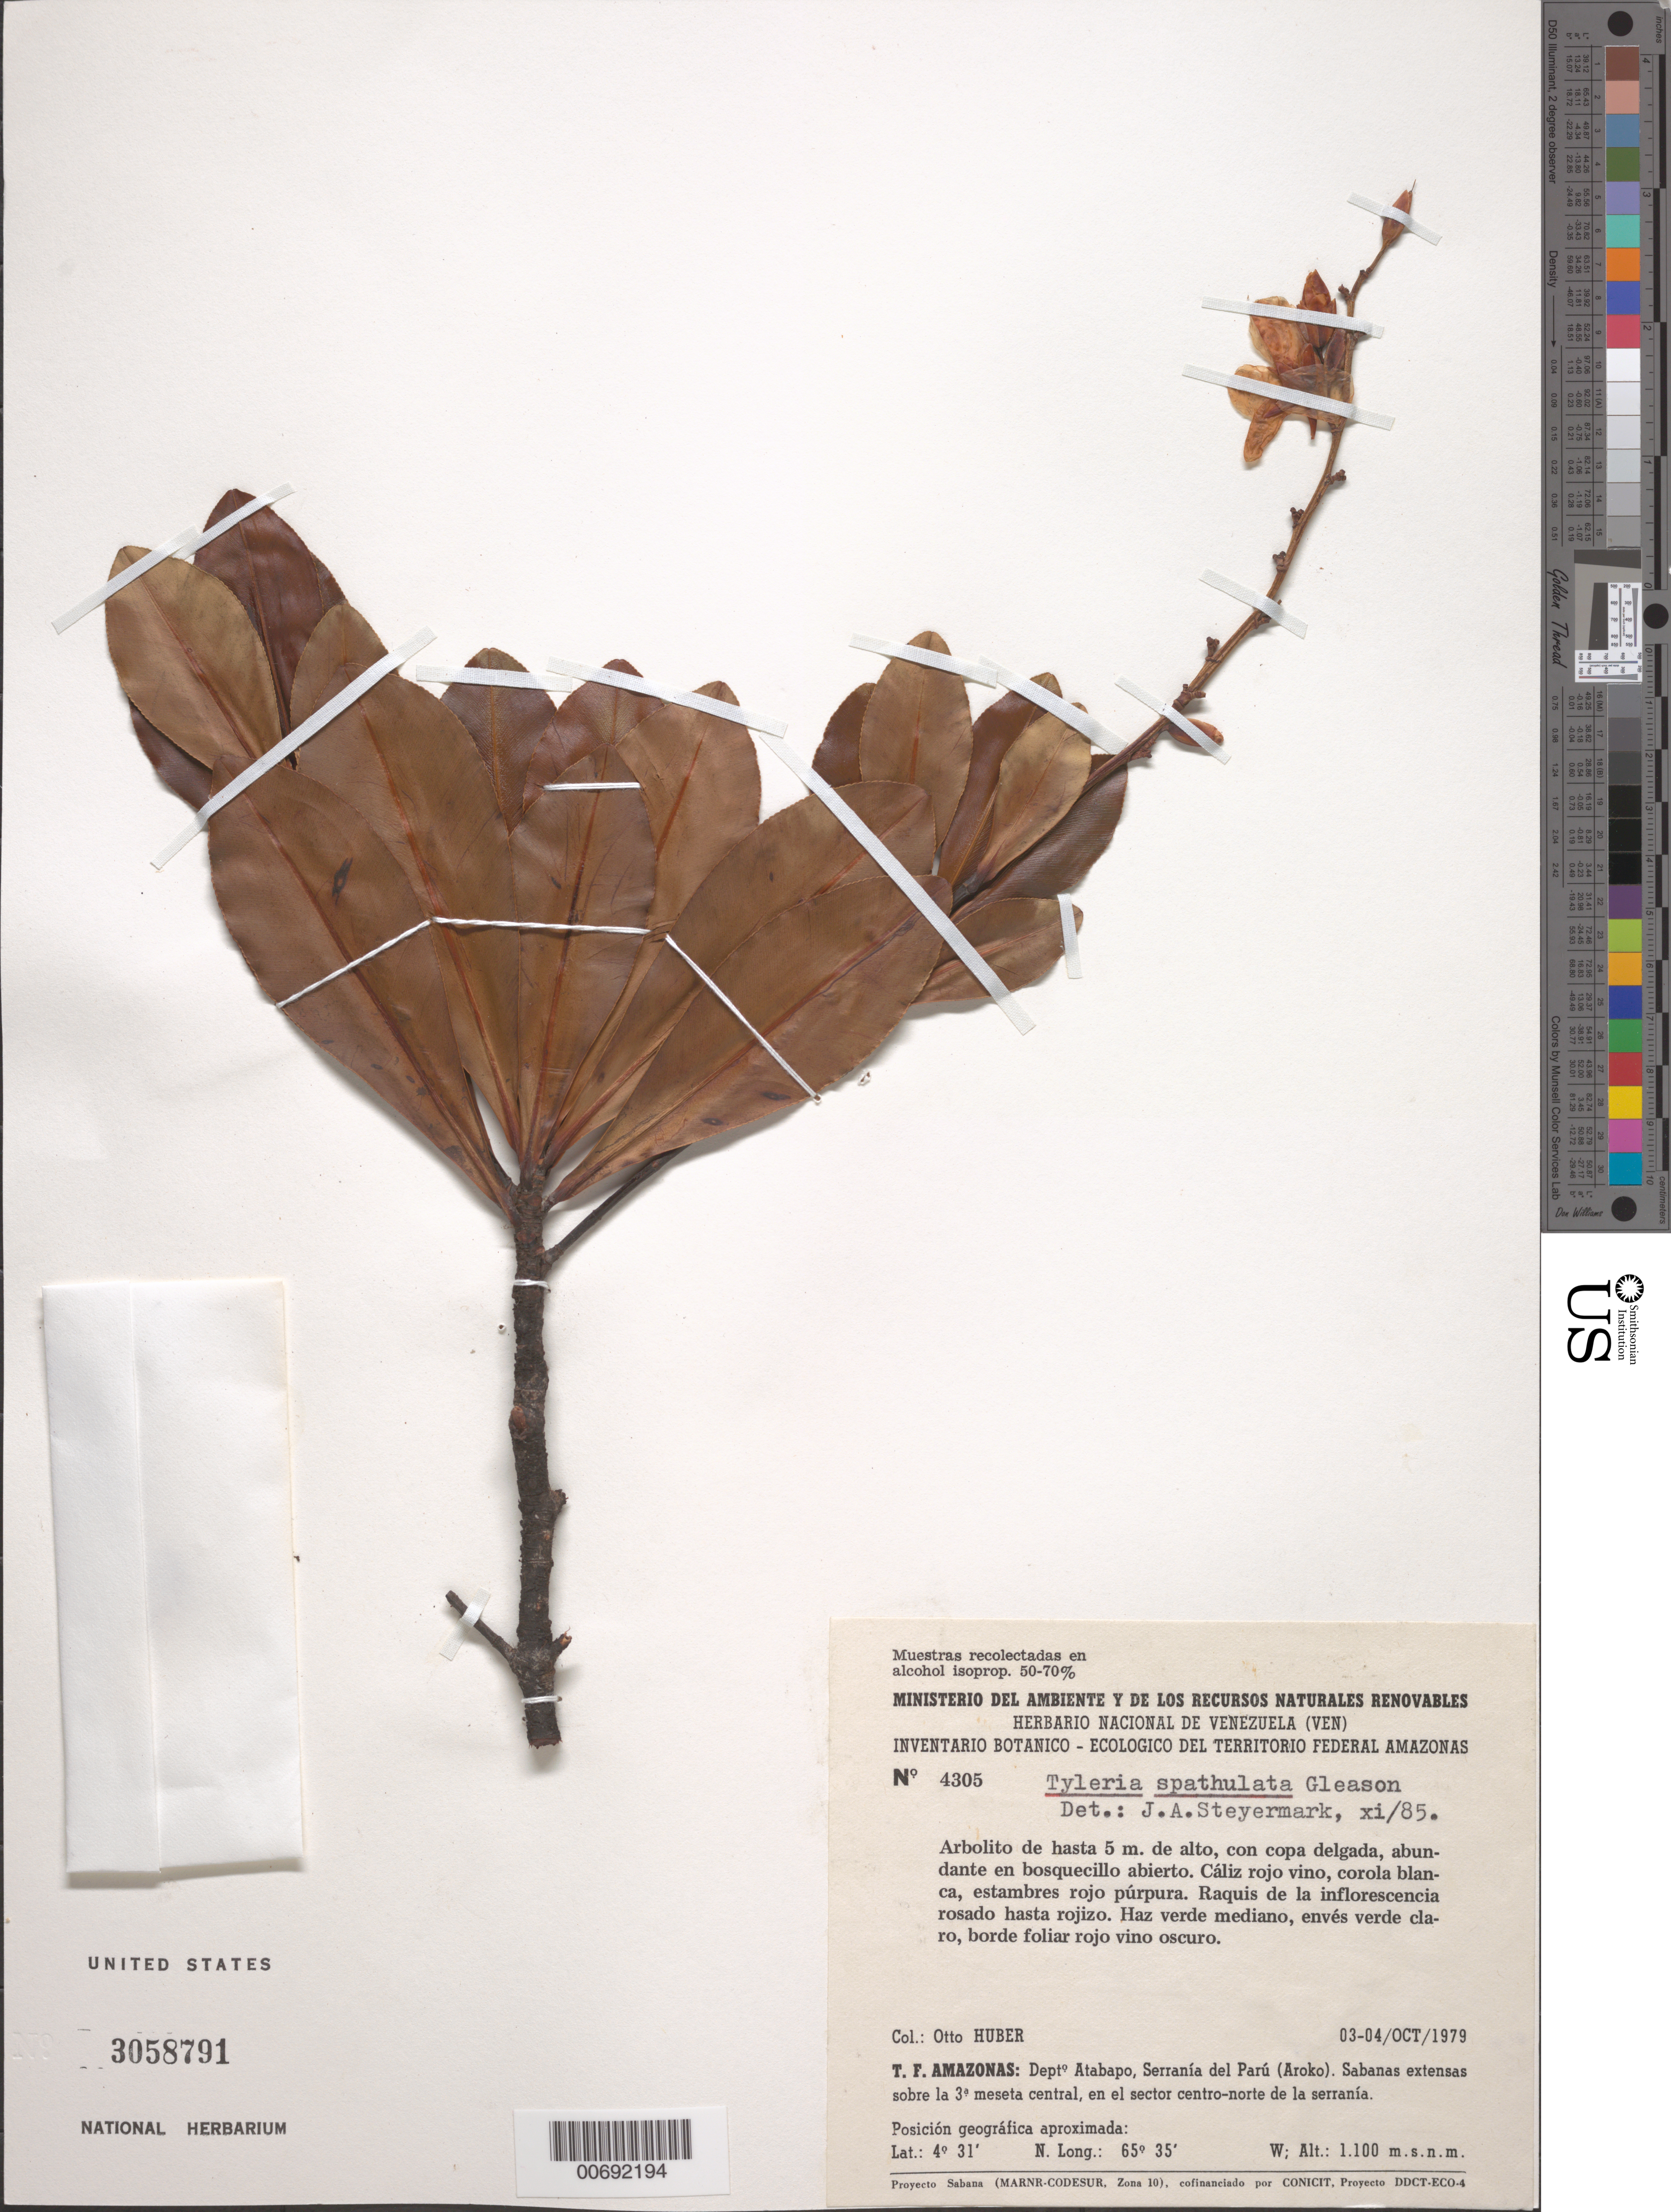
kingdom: Plantae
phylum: Tracheophyta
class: Magnoliopsida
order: Malpighiales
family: Ochnaceae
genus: Tyleria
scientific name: Tyleria spathulata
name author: Gleason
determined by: Steyermark, Julian A., (VEN)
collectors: O. Huber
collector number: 4305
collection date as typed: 3-Oct-79 to 4-Oct-79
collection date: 1979-10-03/1979-10-04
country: Venezuela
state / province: Amazonas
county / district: Atabapo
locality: Serranía del Parú (Aroko)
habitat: Bosquecillo abierto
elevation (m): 1100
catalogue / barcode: US 3058791